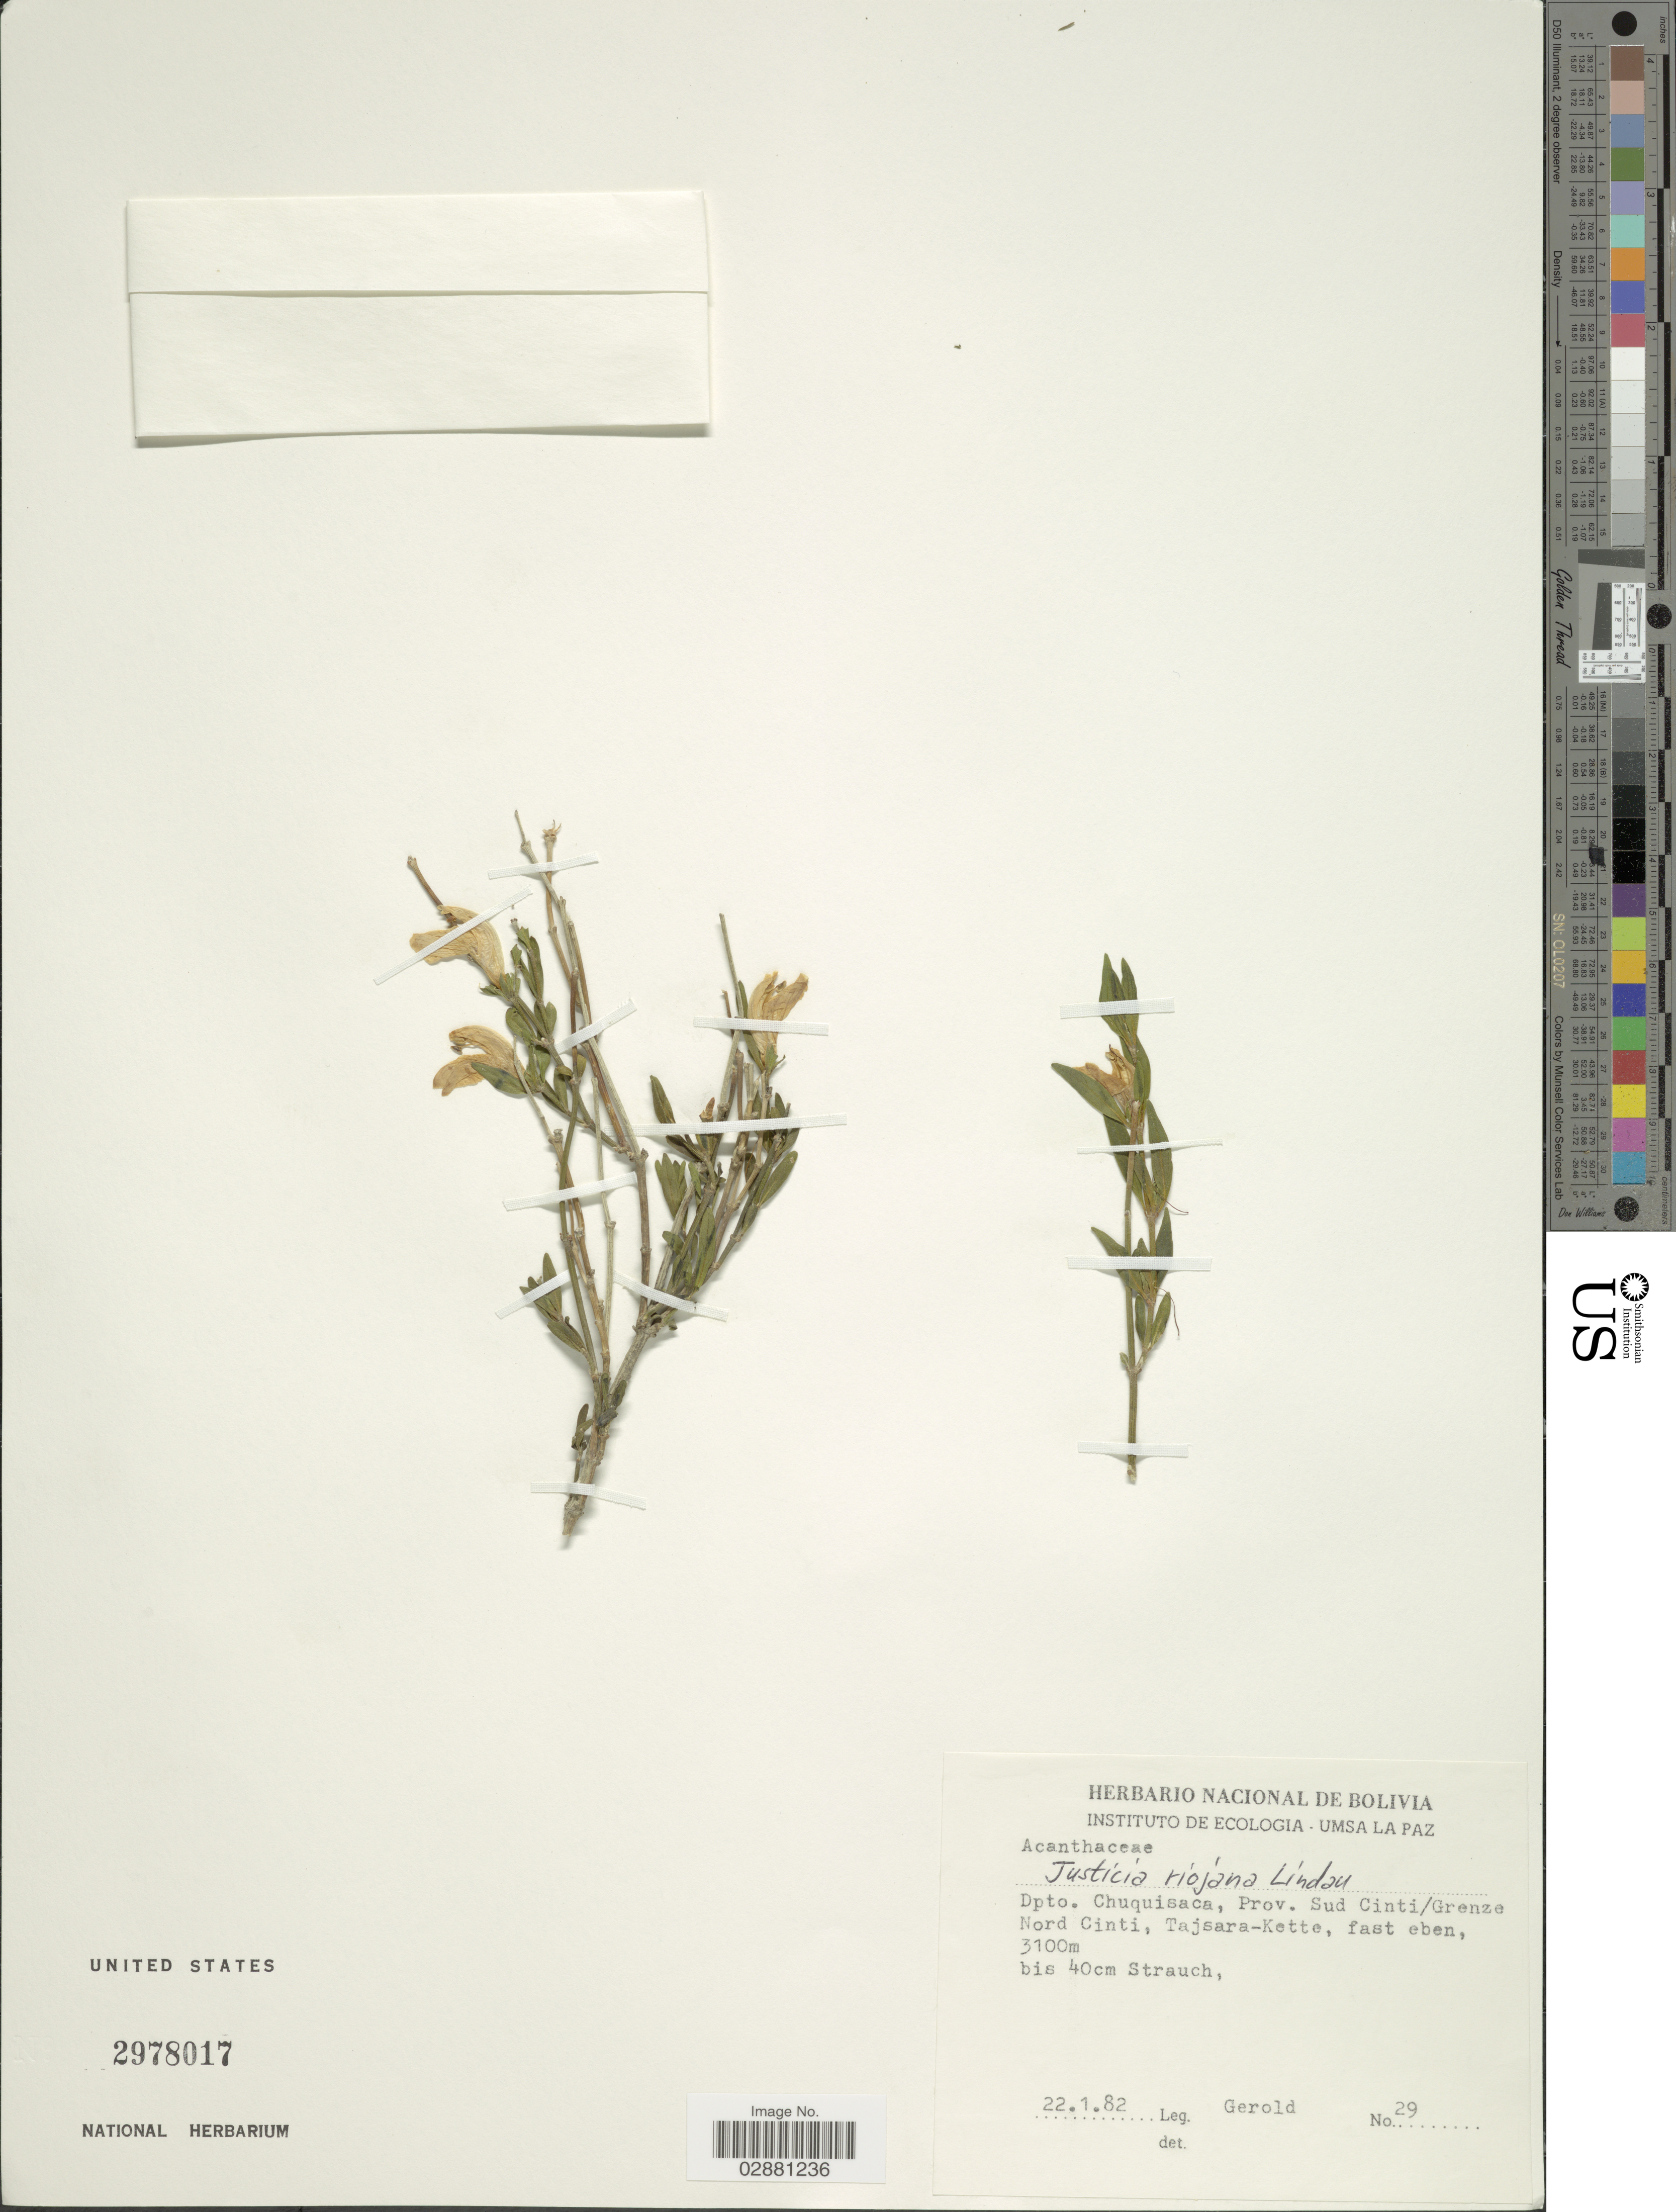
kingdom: Plantae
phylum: Tracheophyta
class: Magnoliopsida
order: Lamiales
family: Acanthaceae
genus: Justicia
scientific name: Justicia tweediana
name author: (Nees) Griseb.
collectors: Gerold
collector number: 29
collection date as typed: Transcribed d/m/y: 22/1/82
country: Bolivia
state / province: Chuquisaca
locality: Dpto. Chuquisaca, Prov. Sud Cinti/Grenze Nord Cinti, Tajsara-Kette, fast eben.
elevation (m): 3100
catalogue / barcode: US 2978017